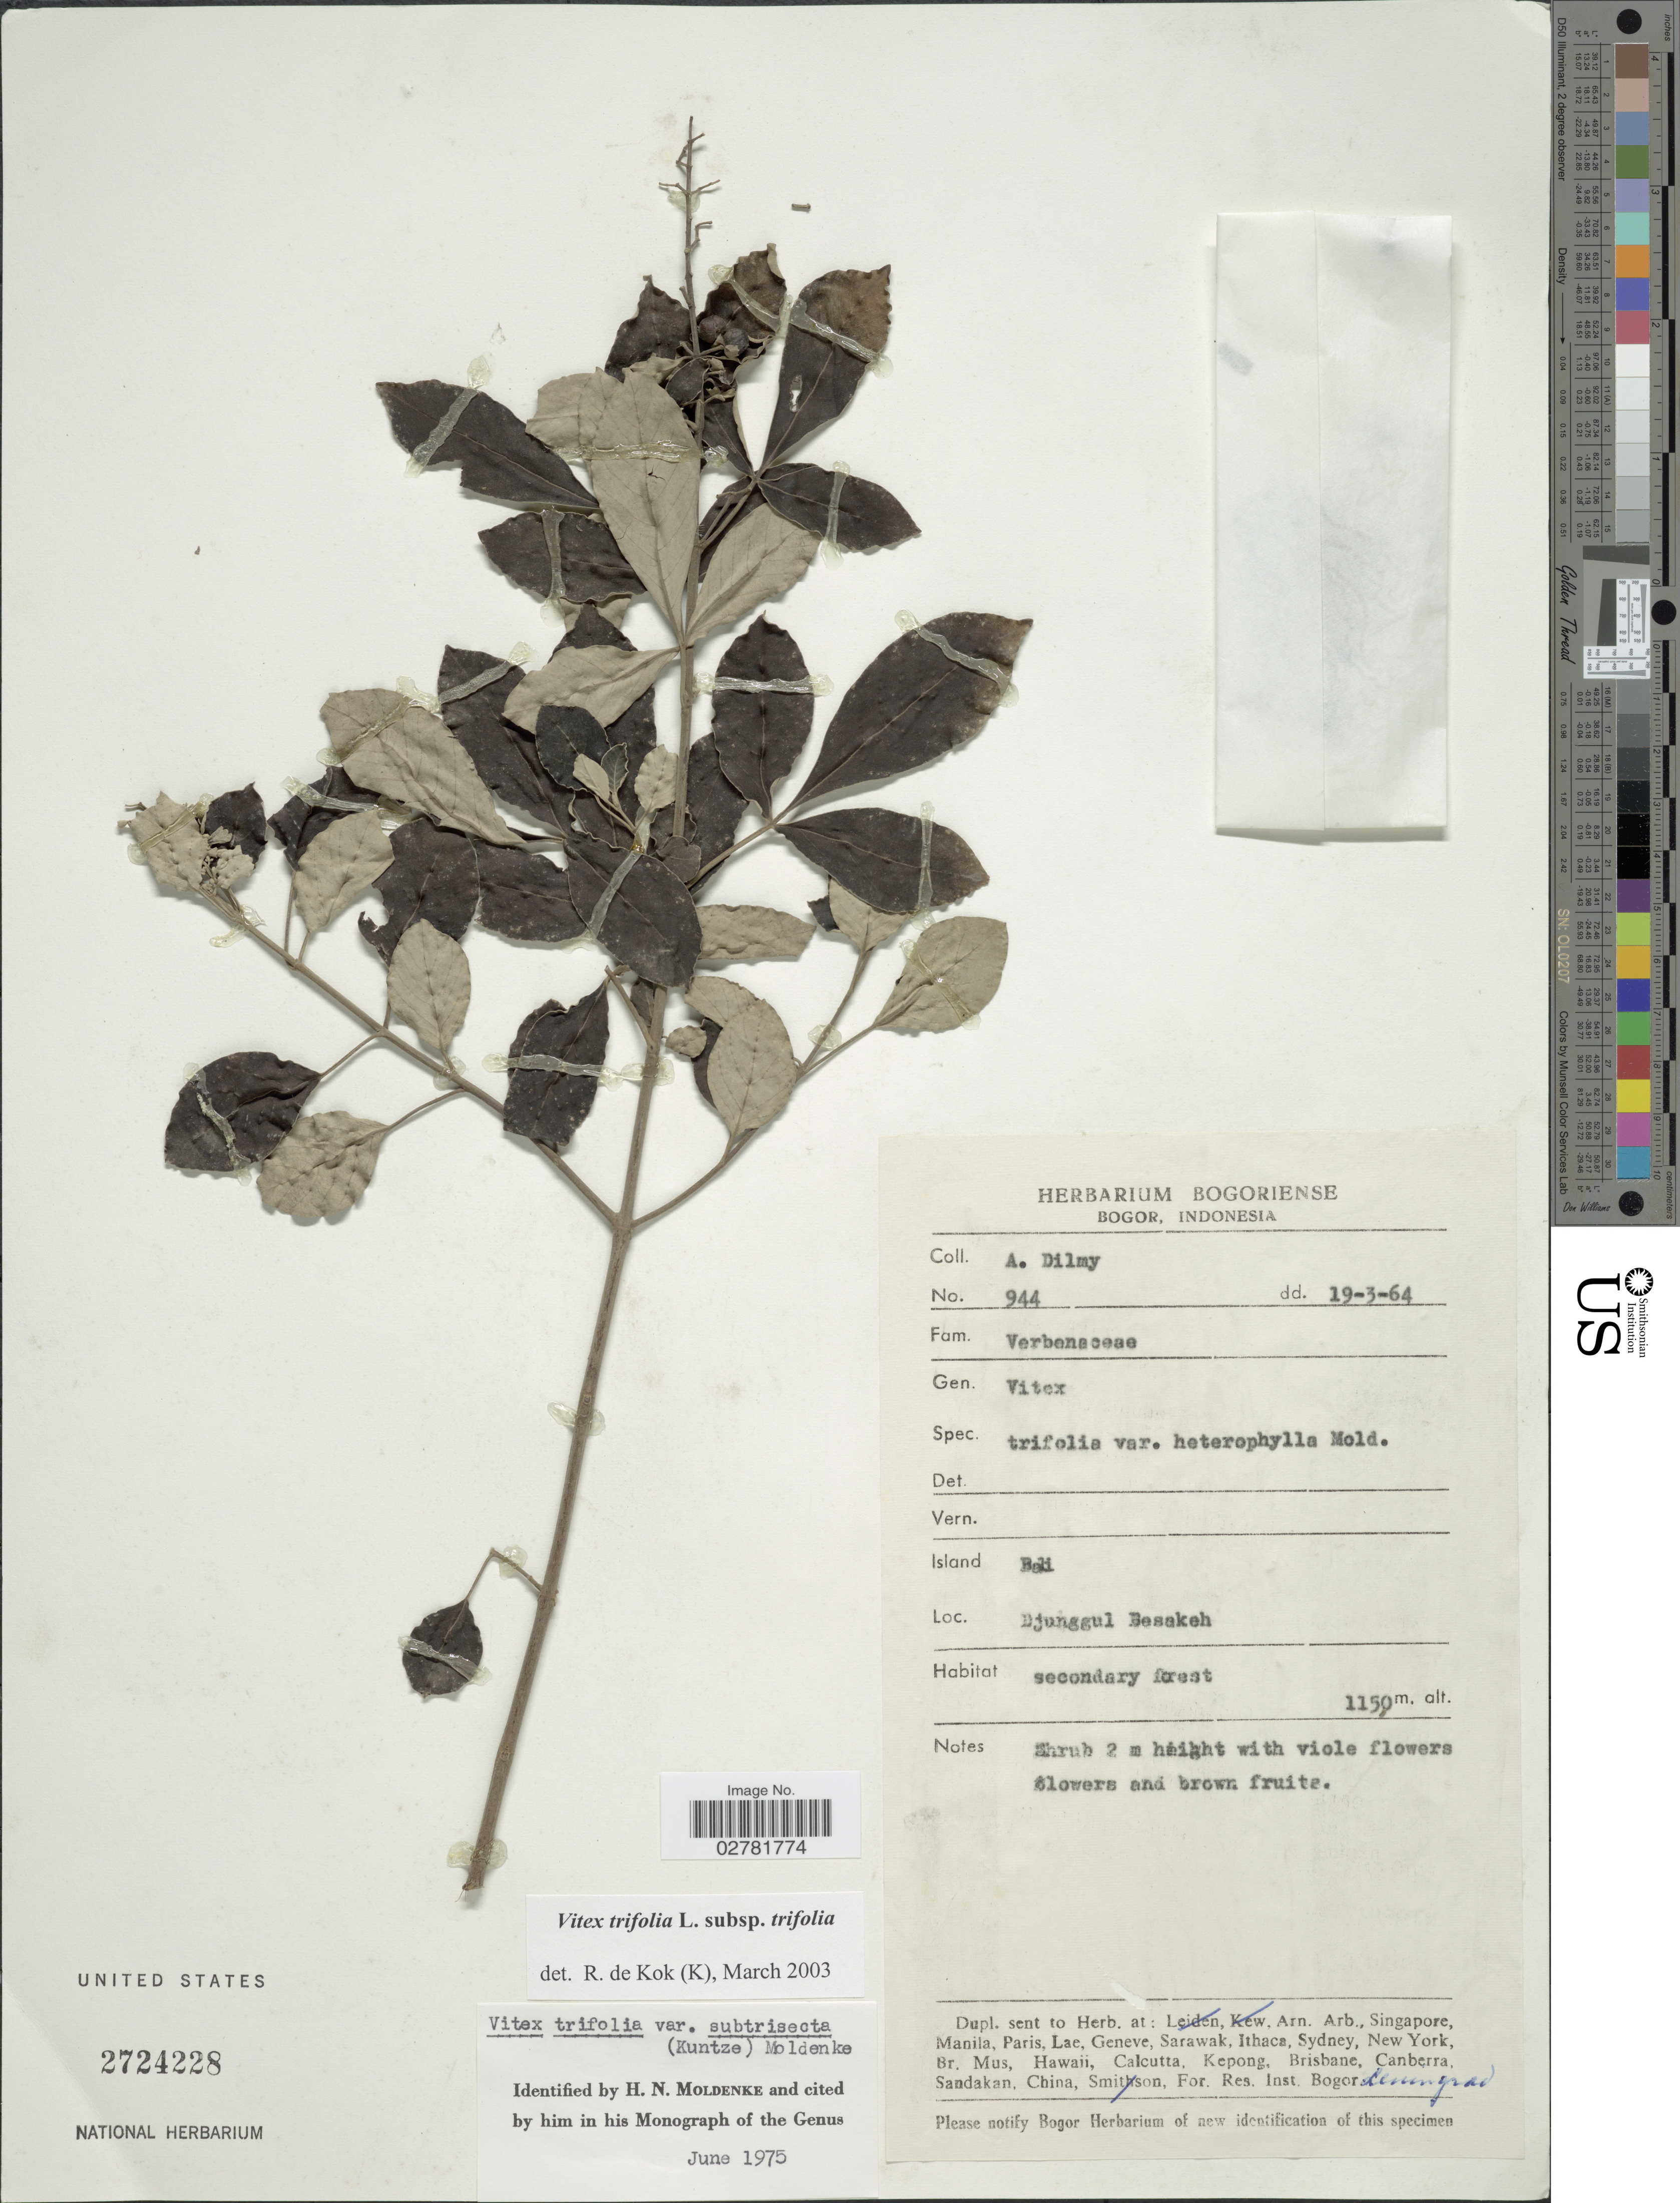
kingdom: Plantae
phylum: Tracheophyta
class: Magnoliopsida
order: Lamiales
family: Lamiaceae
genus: Vitex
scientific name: Vitex trifolia var. trifolia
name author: L.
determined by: Kok, R. de, (K)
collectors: A. Dilmy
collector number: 944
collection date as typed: Transcribed d/m/y: 19/3/64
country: Indonesia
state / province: Nusa Tenggara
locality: Bali Isl. Djunggul Besakeh.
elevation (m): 1150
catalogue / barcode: US 2724228